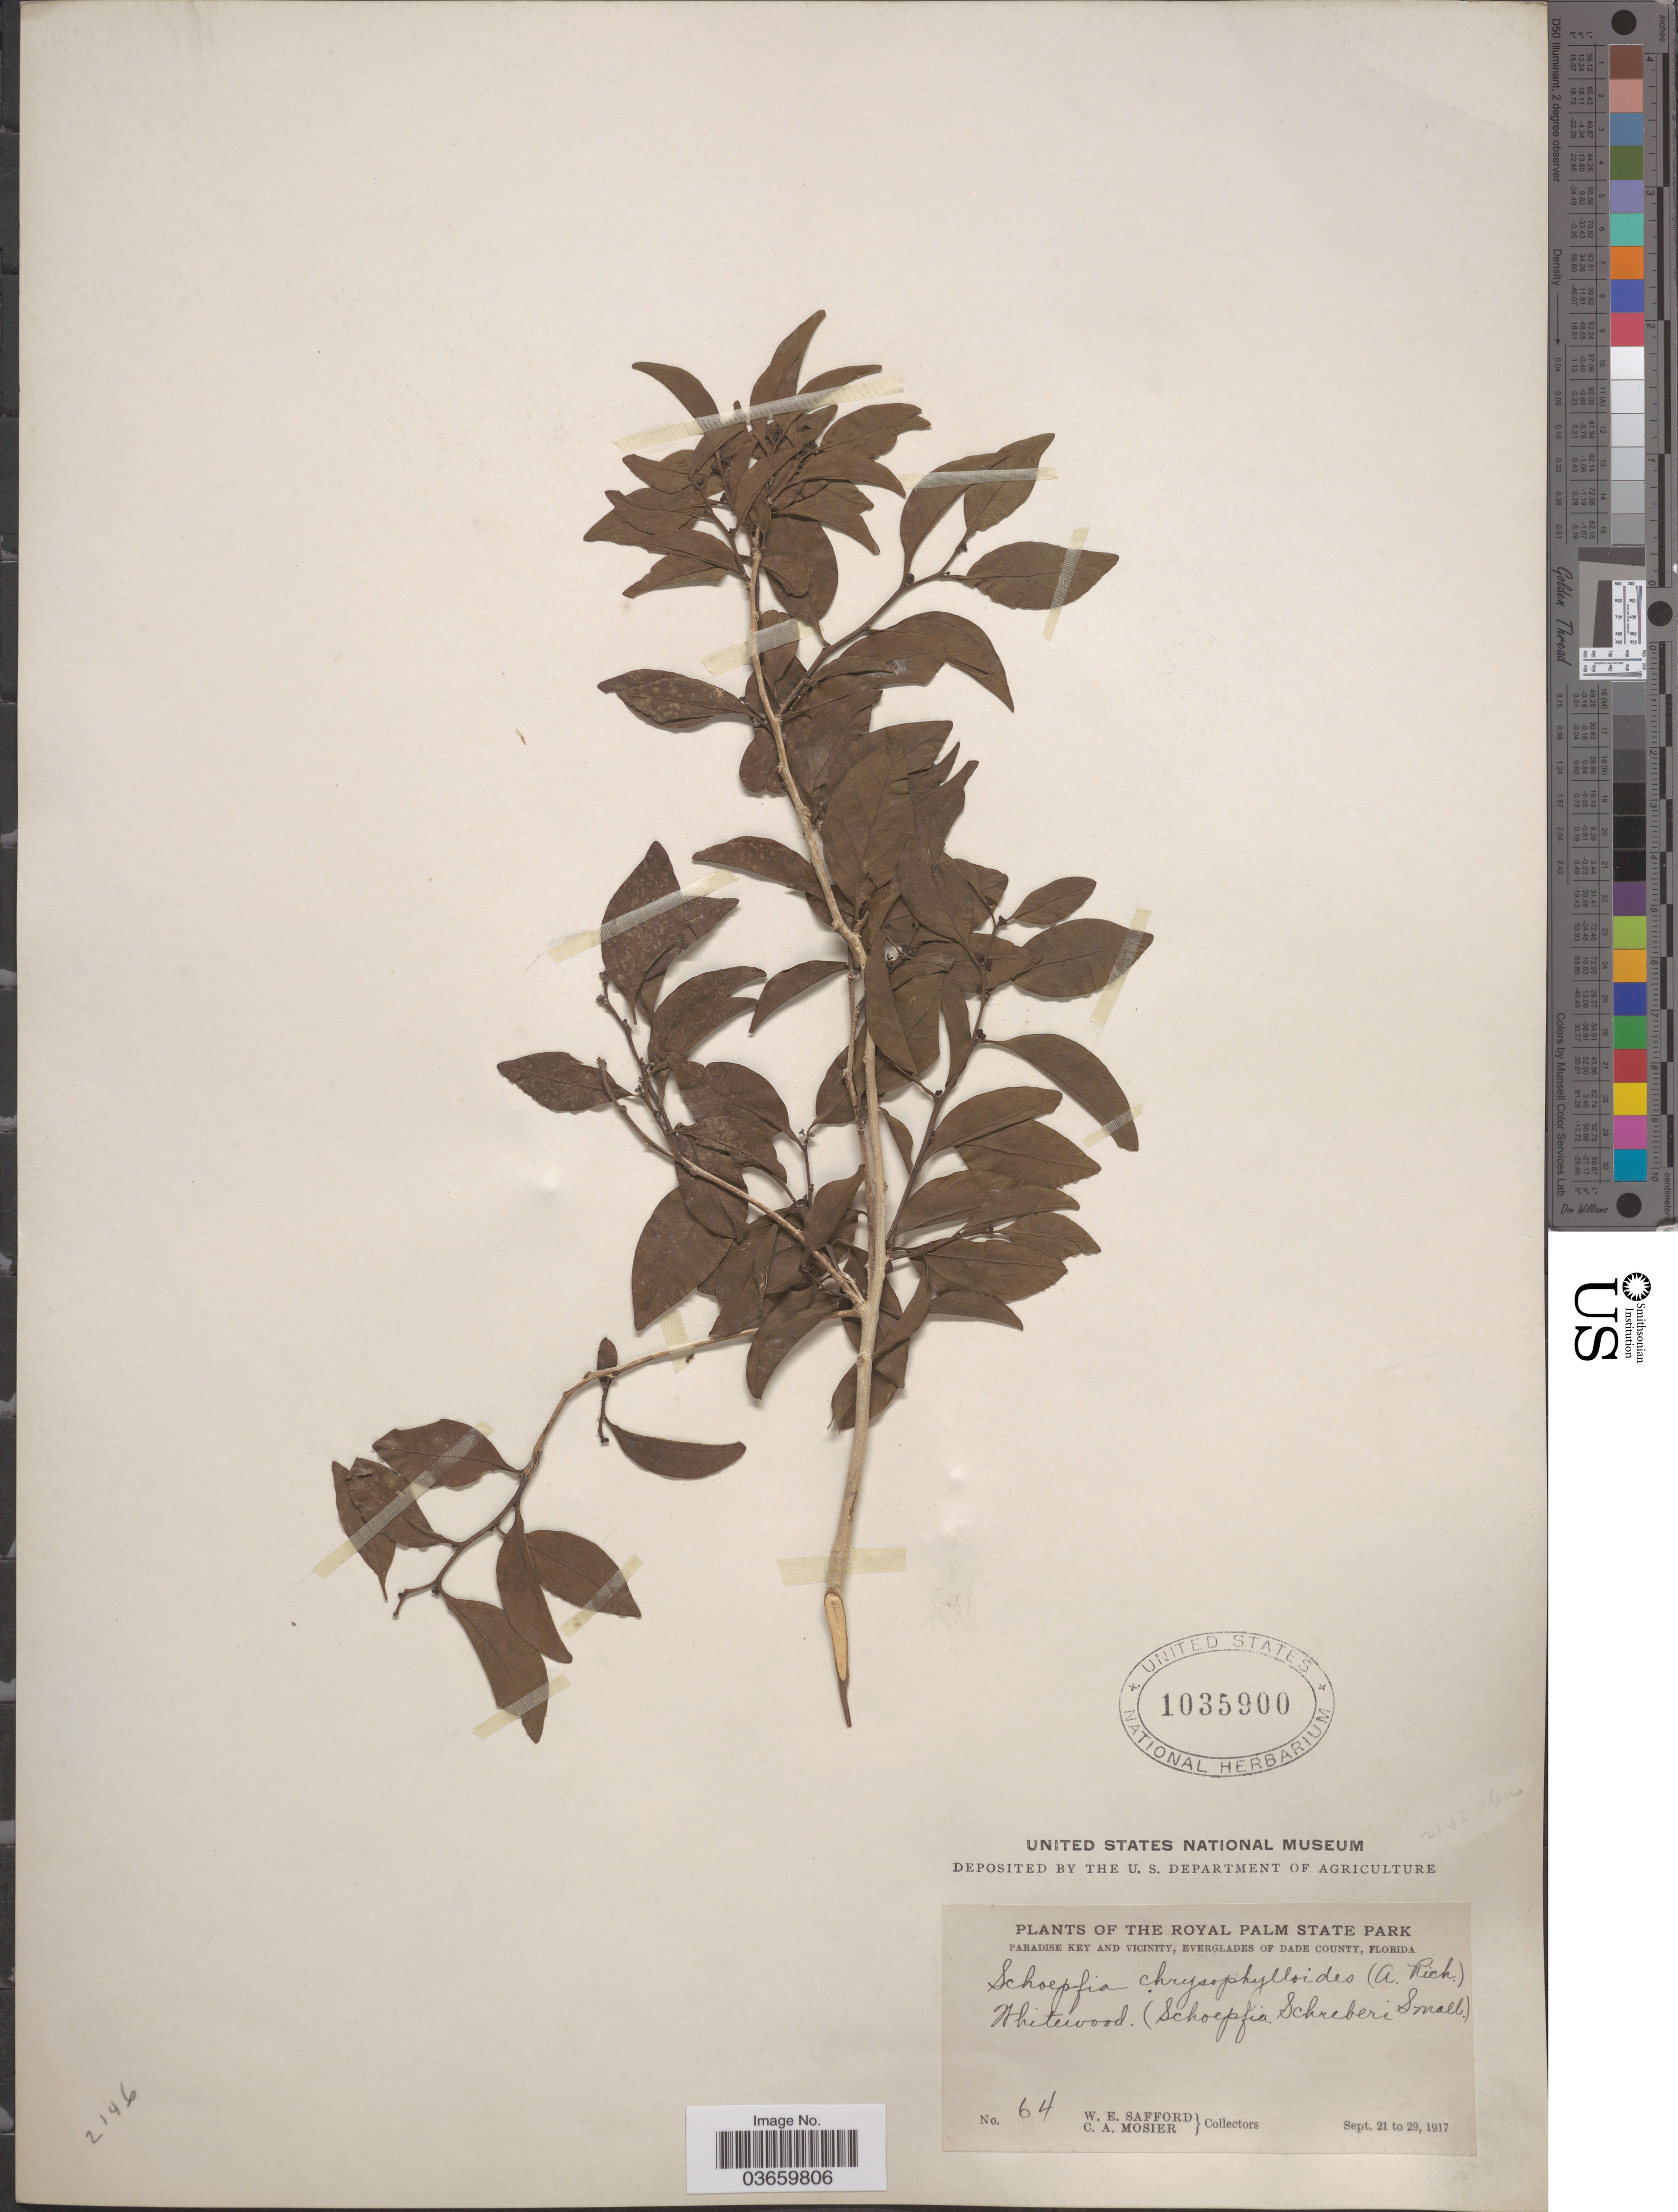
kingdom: Plantae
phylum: Tracheophyta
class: Magnoliopsida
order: Santalales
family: Schoepfiaceae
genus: Schoepfia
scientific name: Schoepfia chrysophylloides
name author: (A. Rich.) Planch.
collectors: W. E. Safford & C. A. Mosier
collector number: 64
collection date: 1917-09-21/1917-09-29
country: United States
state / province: Florida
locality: The Royal Palm State Park. Paradise Key and vicinity, Everglades of Dade County. Whitewood [unsure placement].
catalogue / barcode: US 1035900